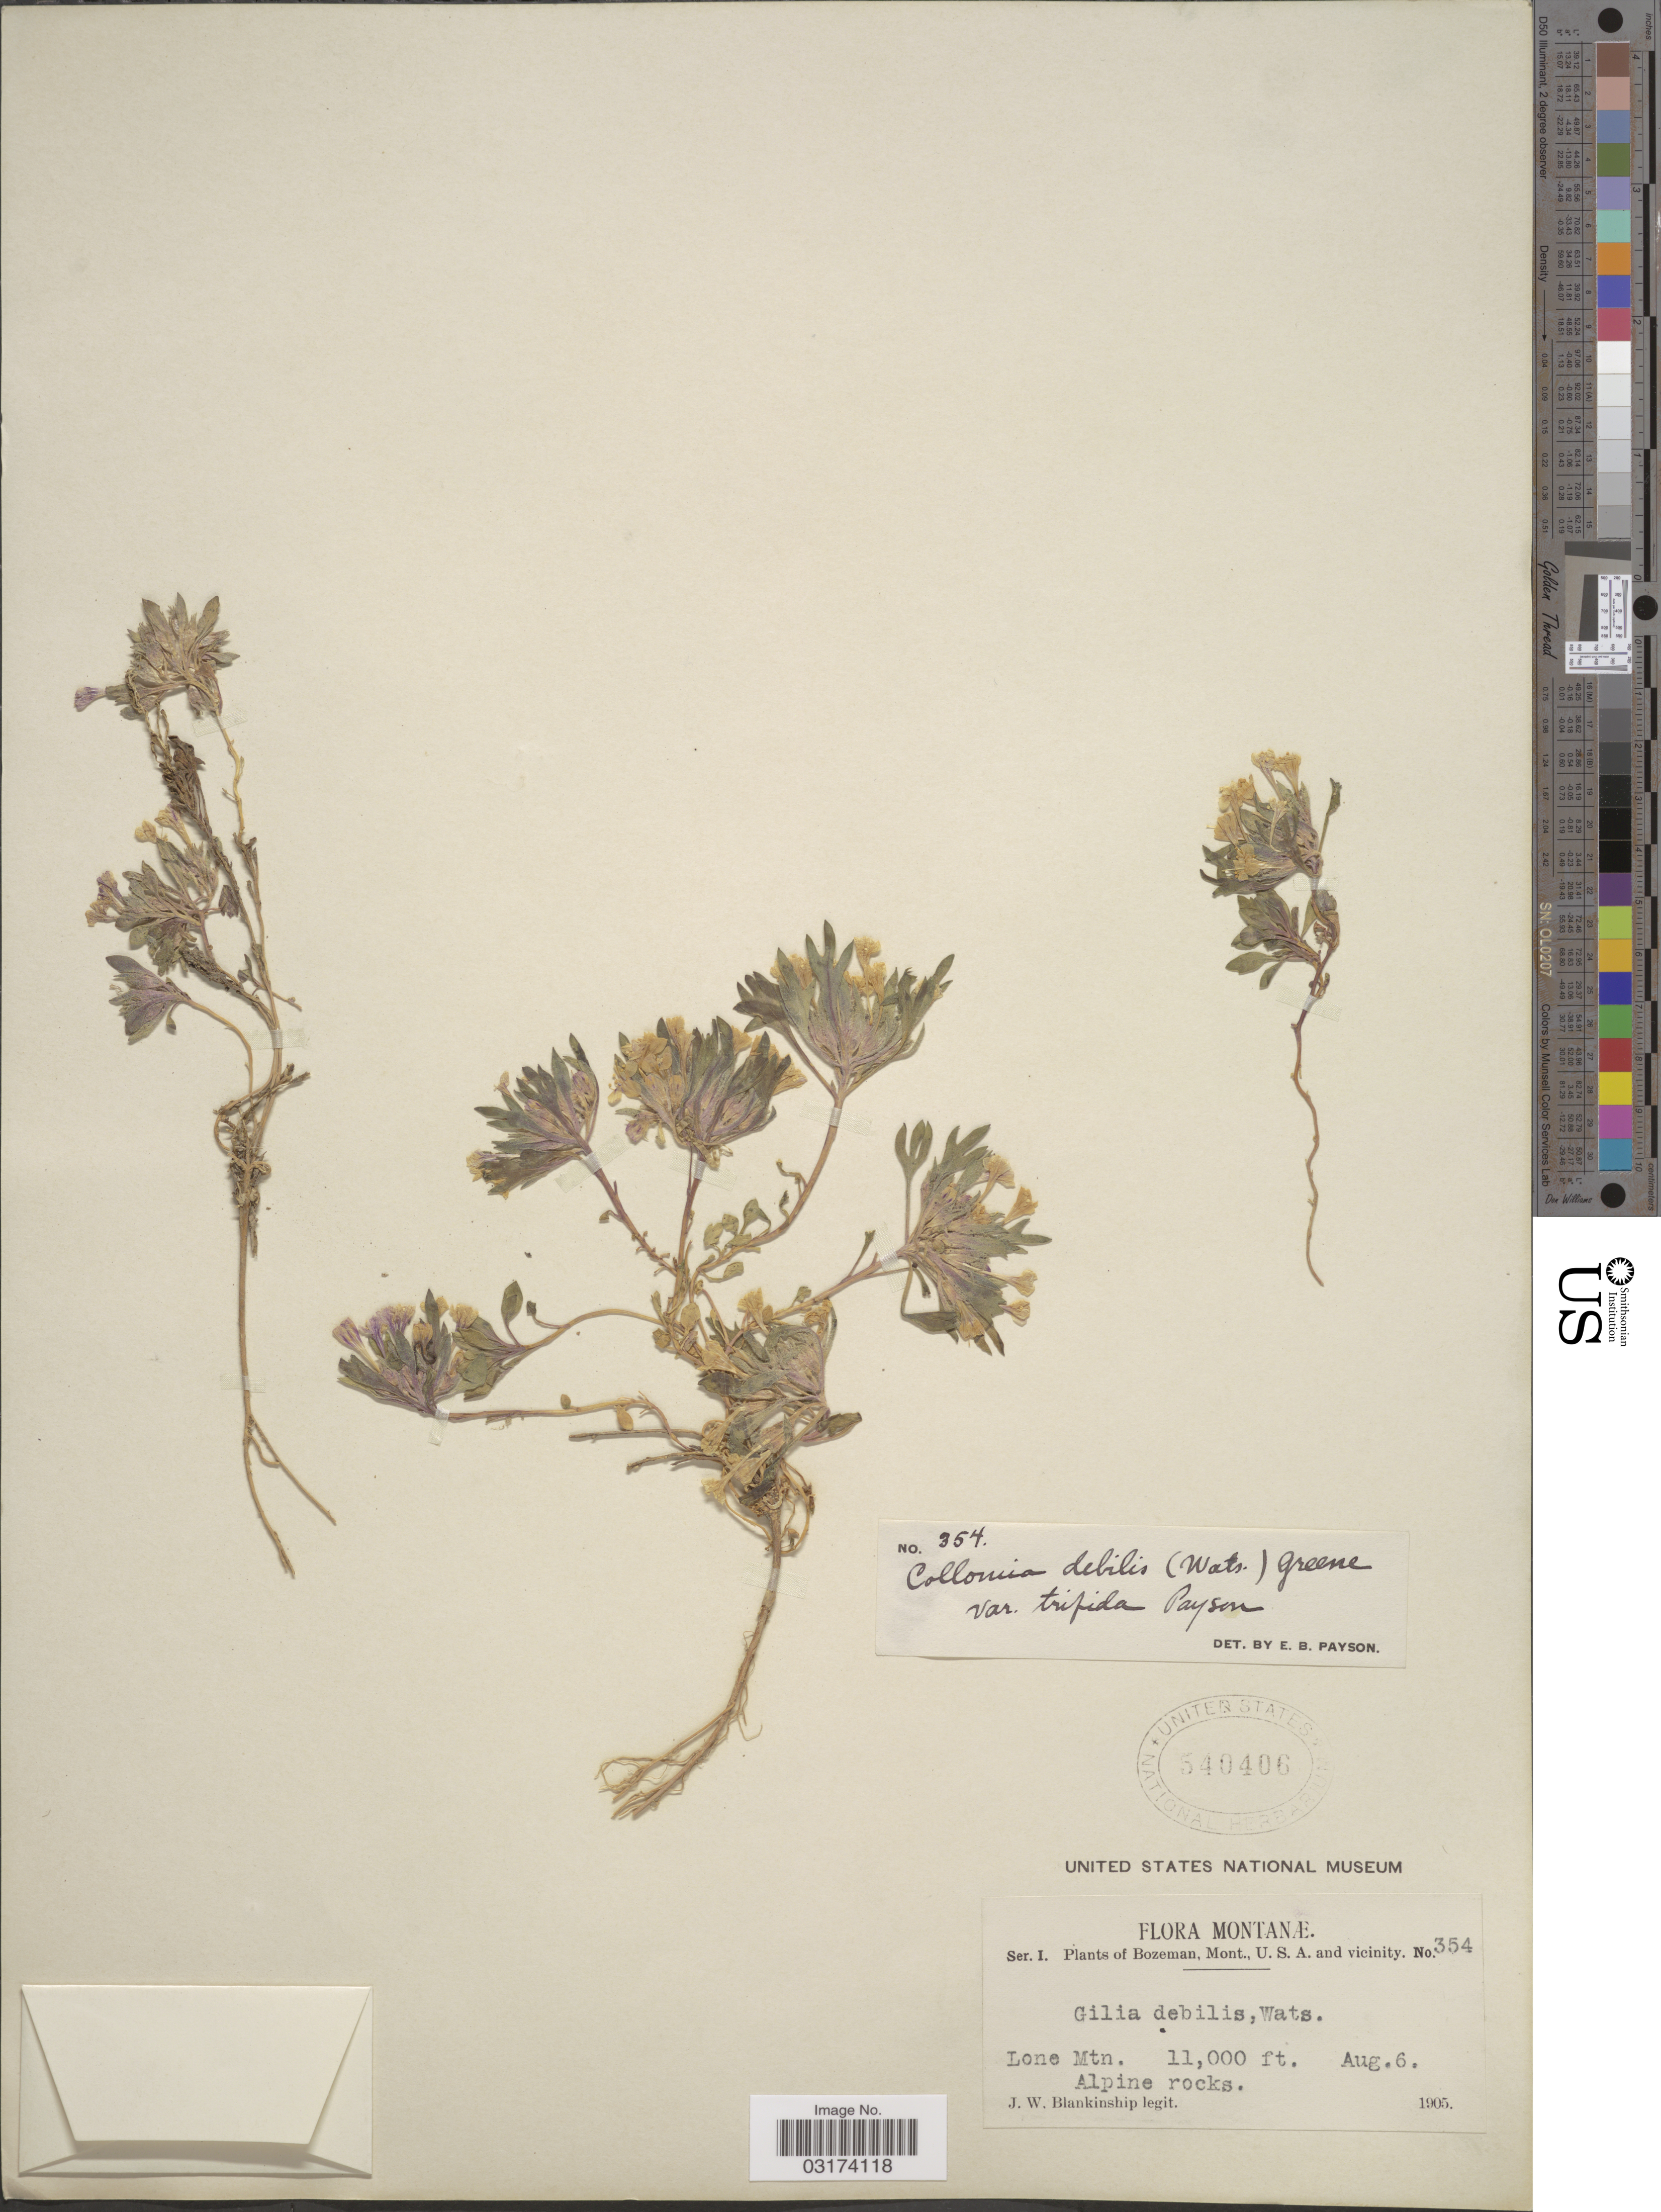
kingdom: Plantae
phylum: Tracheophyta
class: Magnoliopsida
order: Ericales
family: Polemoniaceae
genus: Collomia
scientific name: Collomia debilis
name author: (S. Watson) Greene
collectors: J. W. Blankinship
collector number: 354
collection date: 1905-08-06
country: United States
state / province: Montana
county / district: Gallatin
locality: Bozeman, Lone Mtn. Alpine rocks.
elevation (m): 3353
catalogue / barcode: US 540406